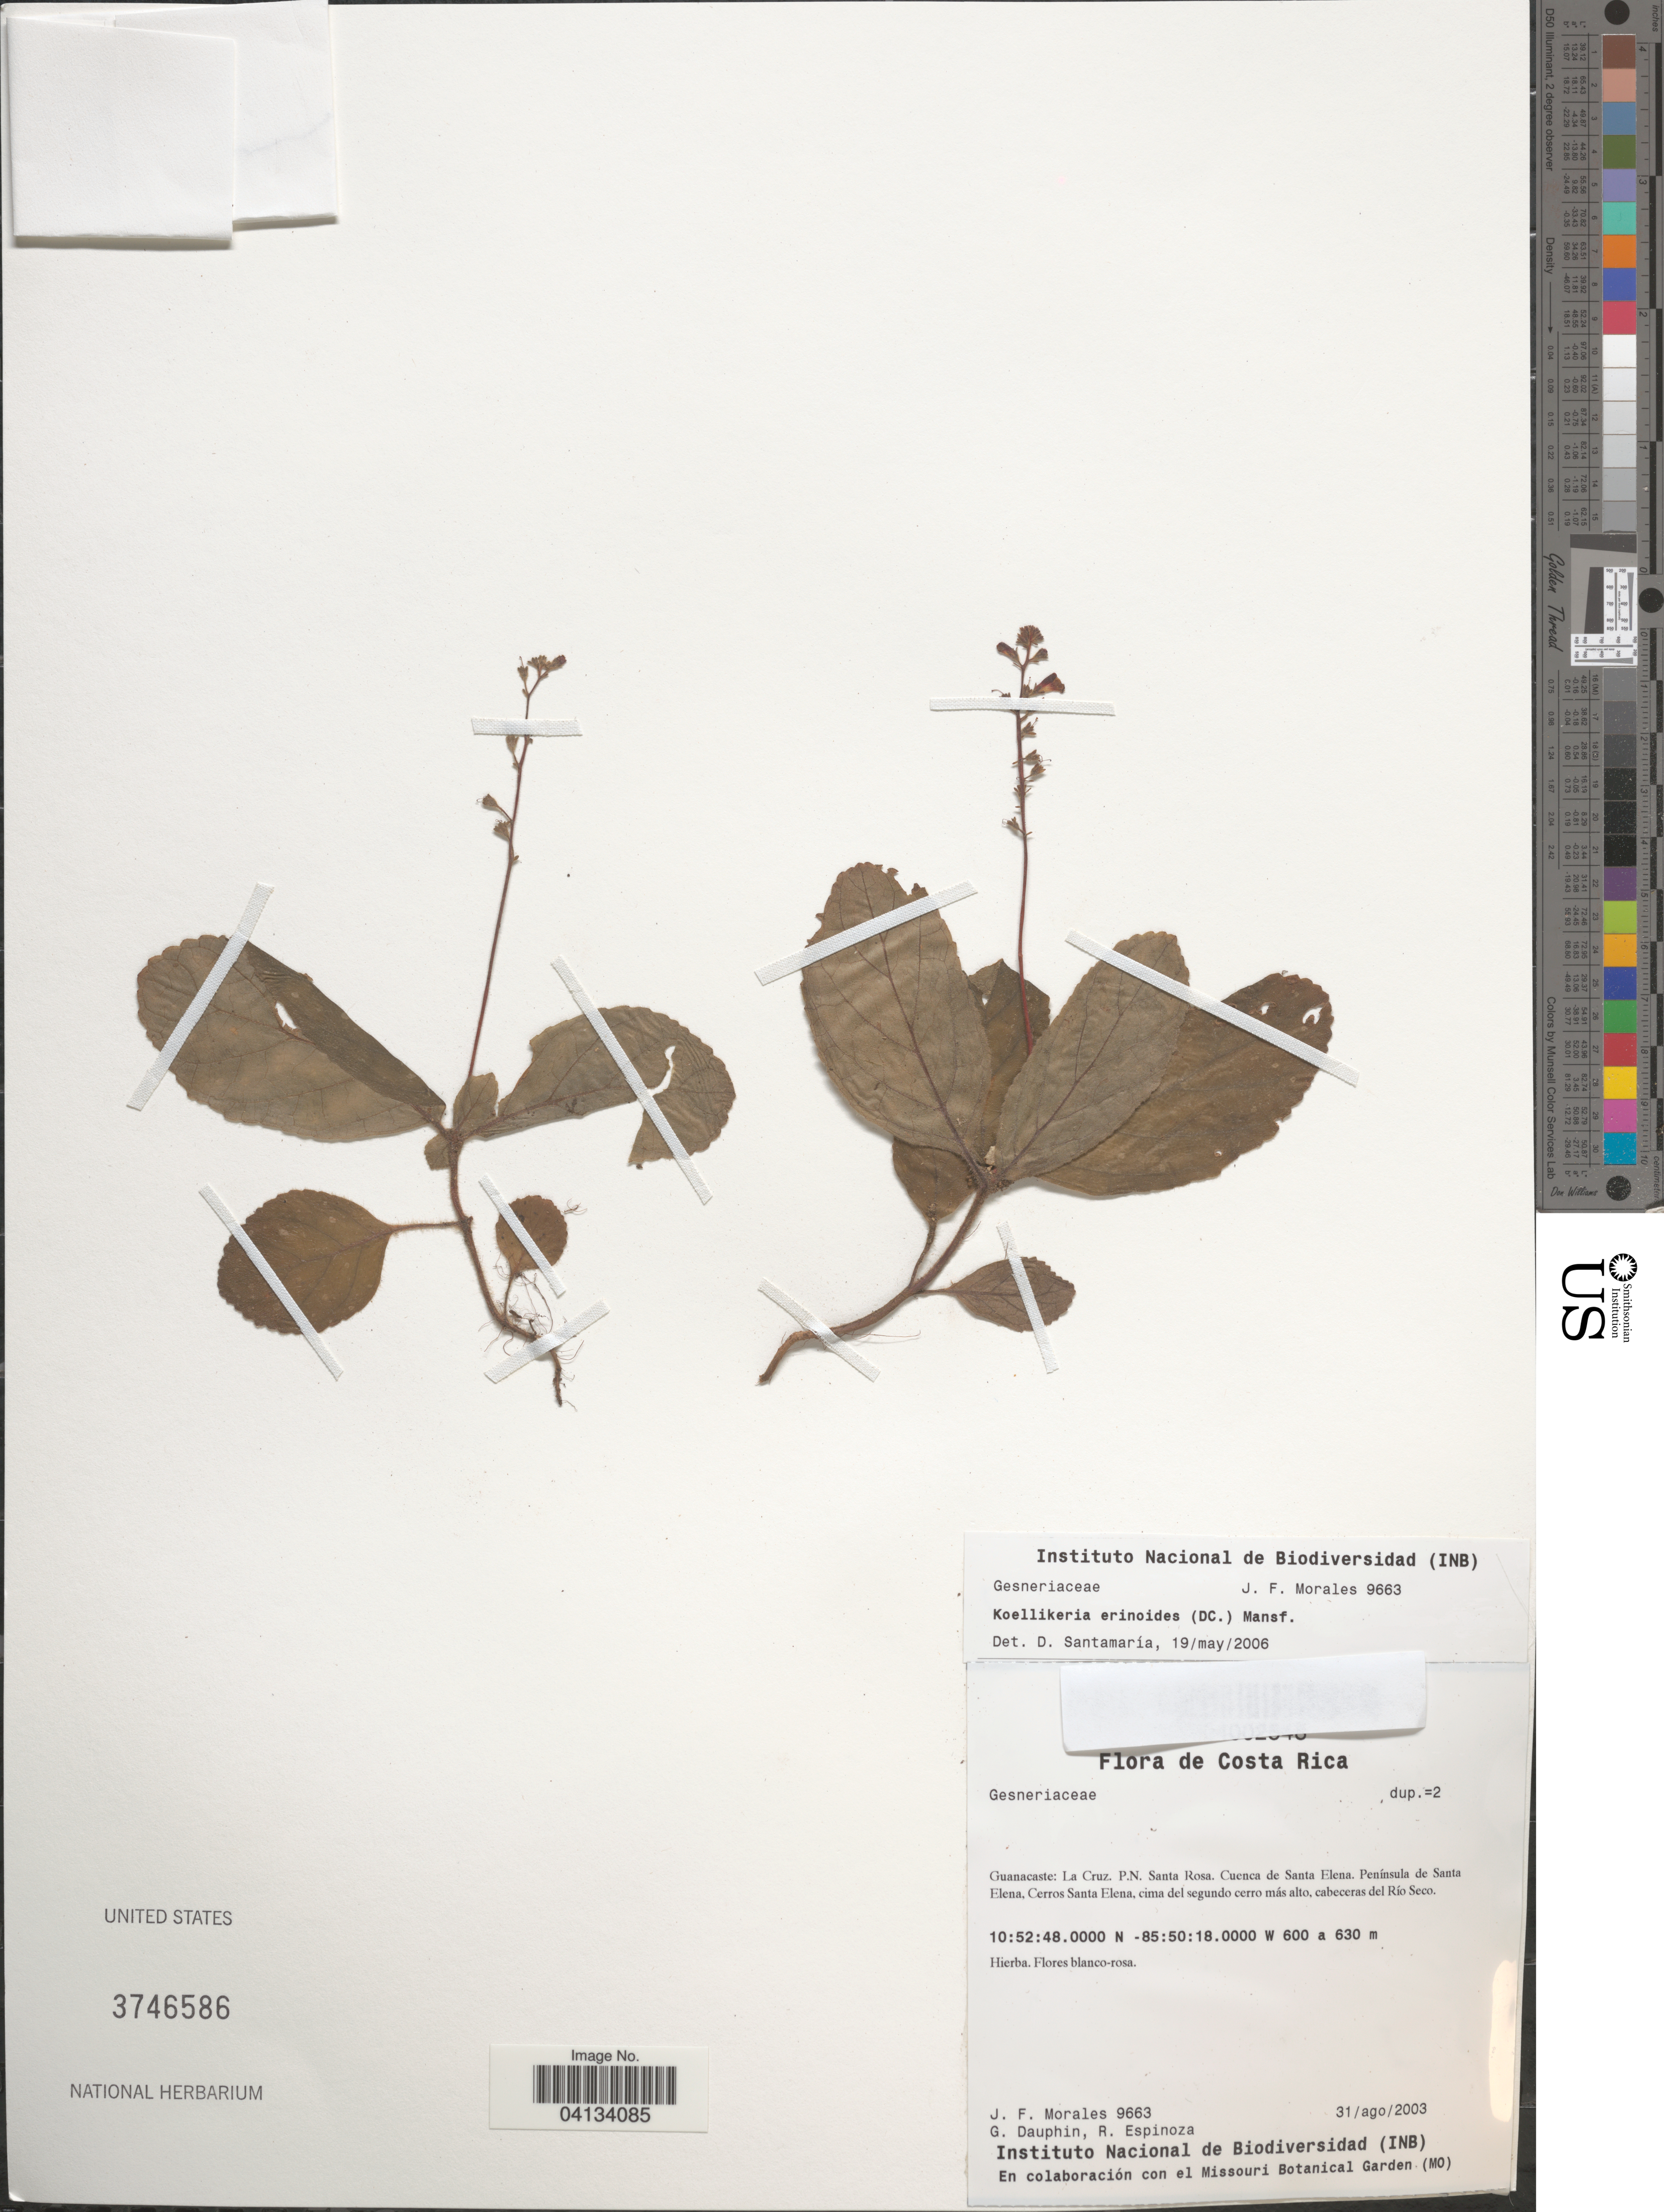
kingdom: Plantae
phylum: Tracheophyta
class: Magnoliopsida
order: Lamiales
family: Gesneriaceae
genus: Koellikeria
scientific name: Koellikeria erinoides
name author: (DC.) Mansf.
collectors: J. Morales, G. Dauphin & R. Espinoza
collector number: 9663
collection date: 2003-08-31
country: Costa Rica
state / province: Guanacaste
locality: La Cruz. O.N. Santa Rosa. Cuenca de Santa Elena. Península de Santa Elena, Cerros Santa Elena, cima del segundo cerro más alto, cabeceras del Río Seco.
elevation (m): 600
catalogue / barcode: US 3746586